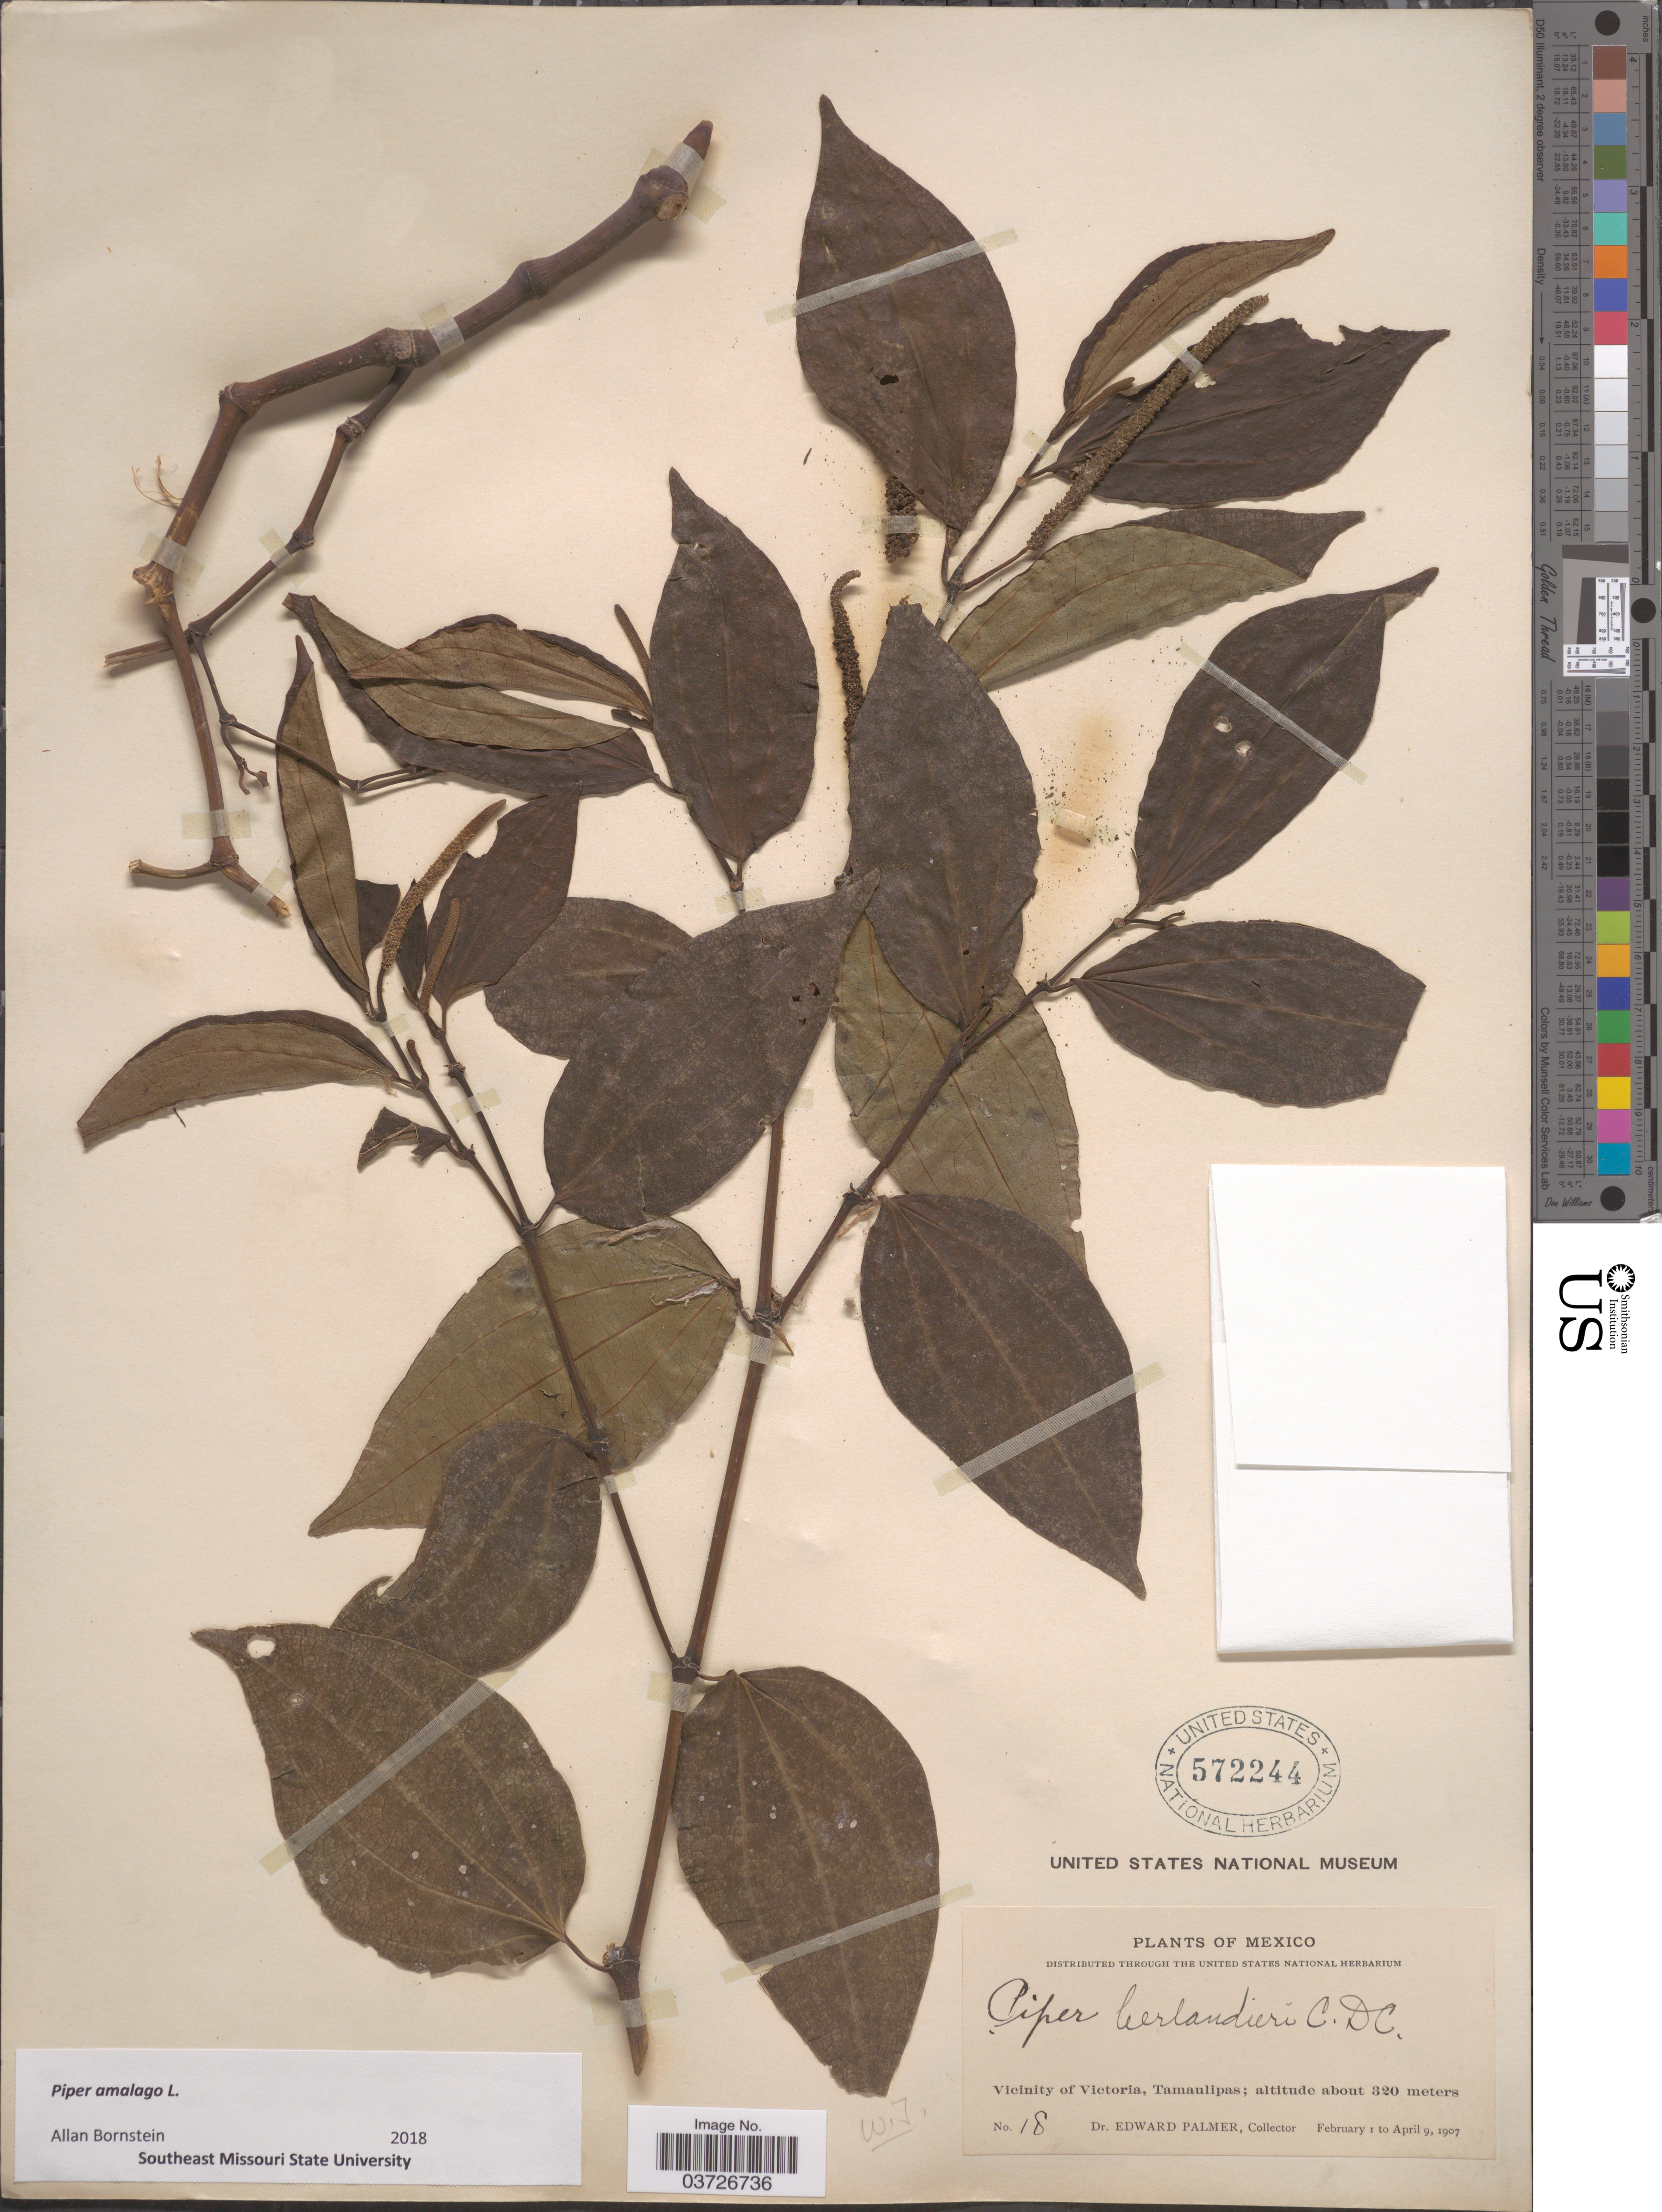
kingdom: Plantae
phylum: Tracheophyta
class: Magnoliopsida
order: Piperales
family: Piperaceae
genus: Piper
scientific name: Piper amalago var. medium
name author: (Jacq.) Yunck.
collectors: E. Palmer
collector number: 18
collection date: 1907-02-01/1907-04-09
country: Mexico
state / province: Tamaulipas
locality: Vicinity of Victoria.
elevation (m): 320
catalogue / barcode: US 572244